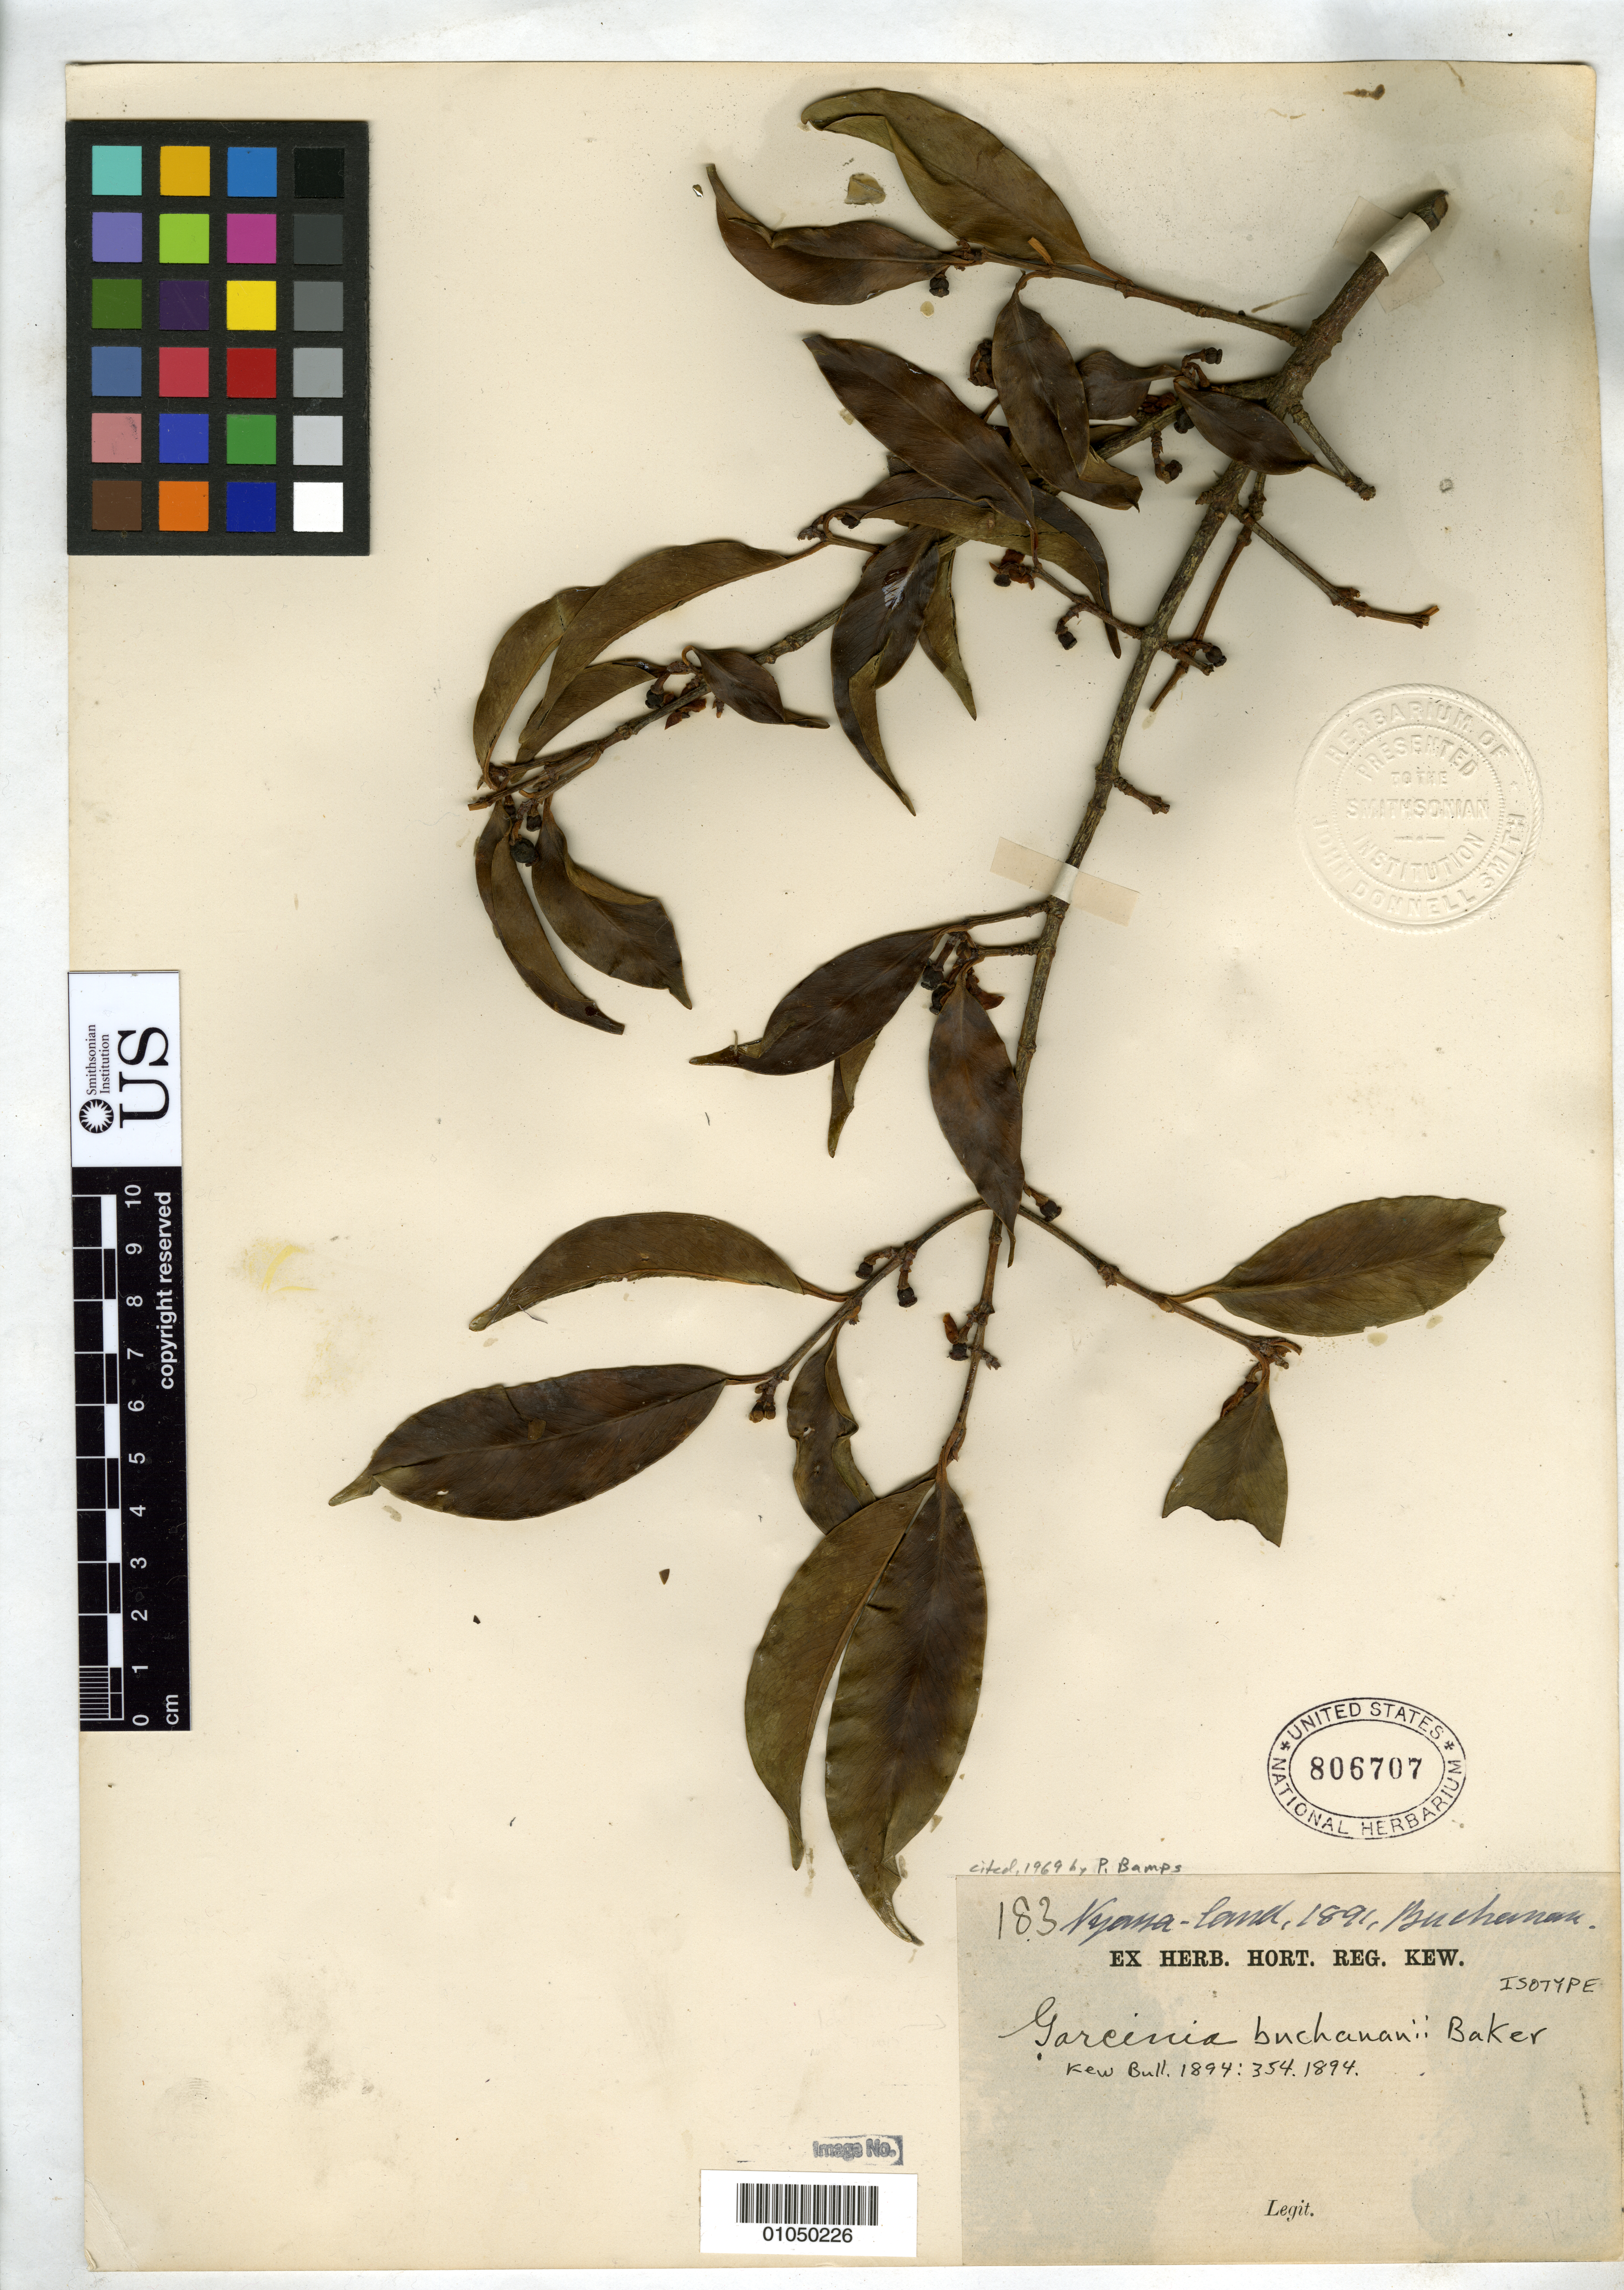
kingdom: Plantae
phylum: Tracheophyta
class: Magnoliopsida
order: Malpighiales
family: Clusiaceae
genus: Garcinia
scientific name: Garcinia buchananii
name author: Baker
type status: Isotype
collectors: J. Buchanan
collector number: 183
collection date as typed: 1891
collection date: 1891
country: Malawi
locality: Nyassa-land.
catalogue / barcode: US 806707